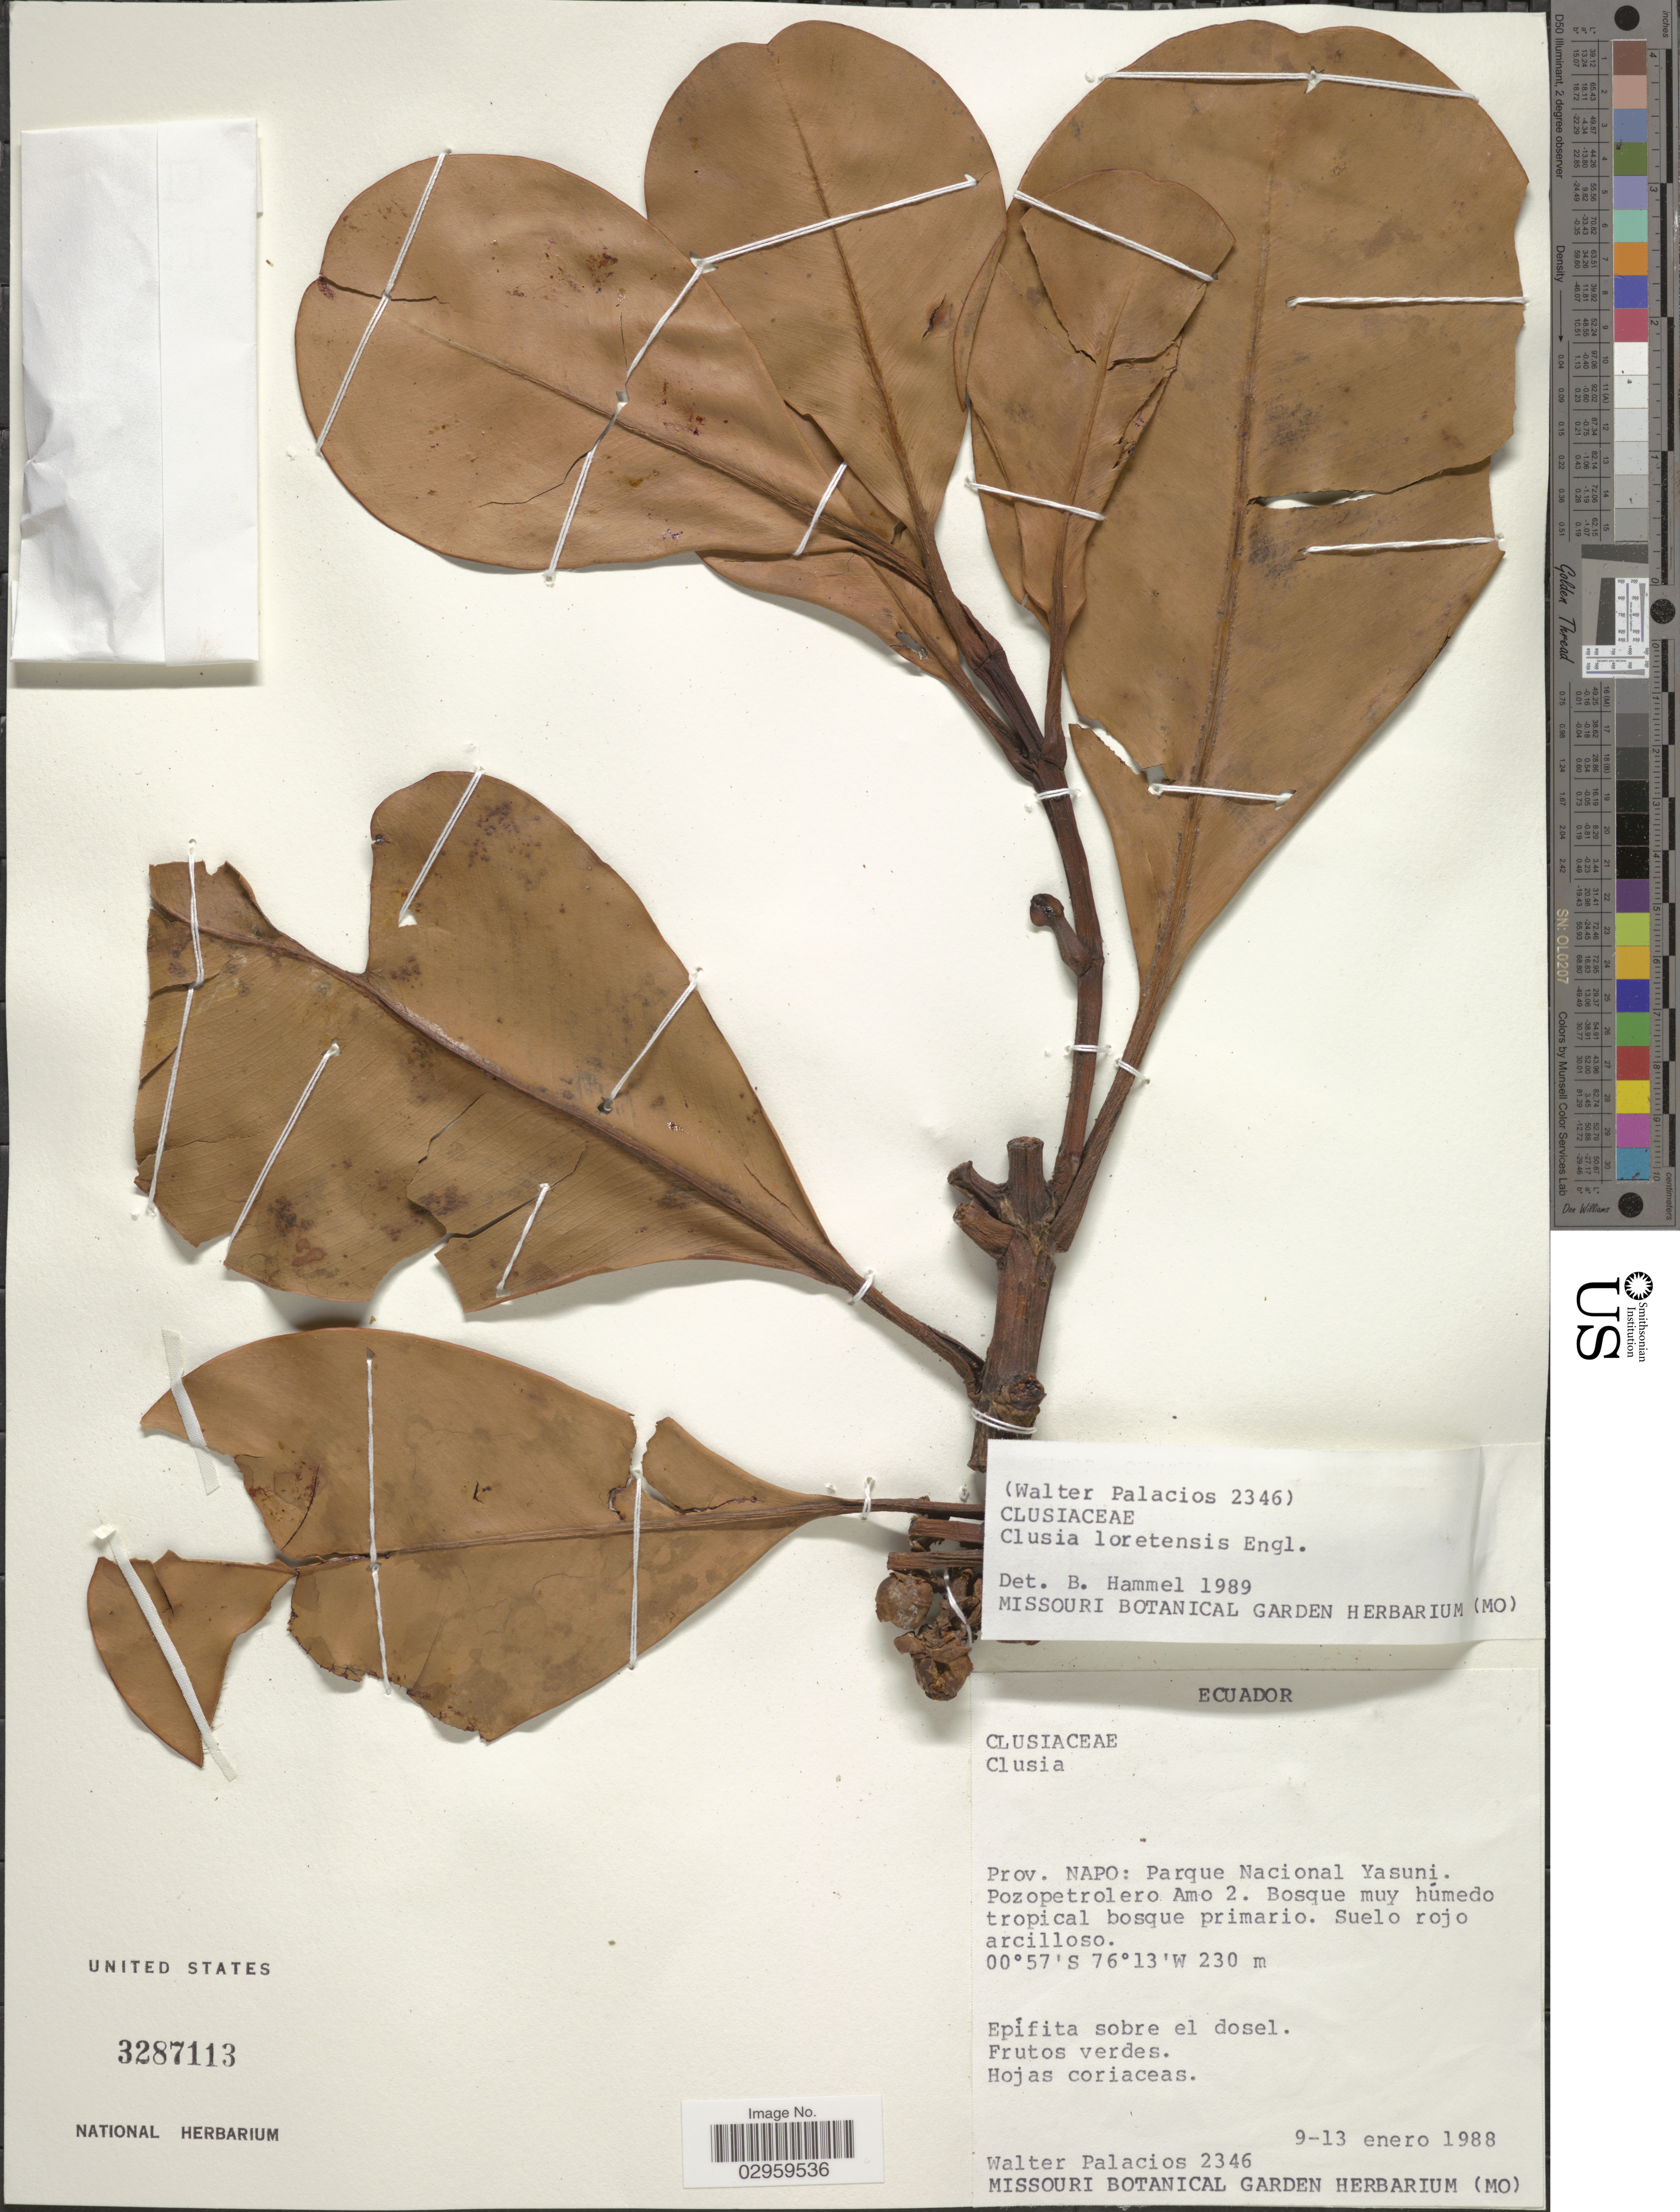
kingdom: Plantae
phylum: Tracheophyta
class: Magnoliopsida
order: Malpighiales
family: Clusiaceae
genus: Clusia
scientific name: Clusia loretensis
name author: Engl.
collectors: W. Palacios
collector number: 2346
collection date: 1988-01-09/1988-01-13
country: Ecuador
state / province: Napo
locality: Parque Nacional Yasuni. Pozopetrolero Amo 2.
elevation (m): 230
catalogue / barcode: US 3287113